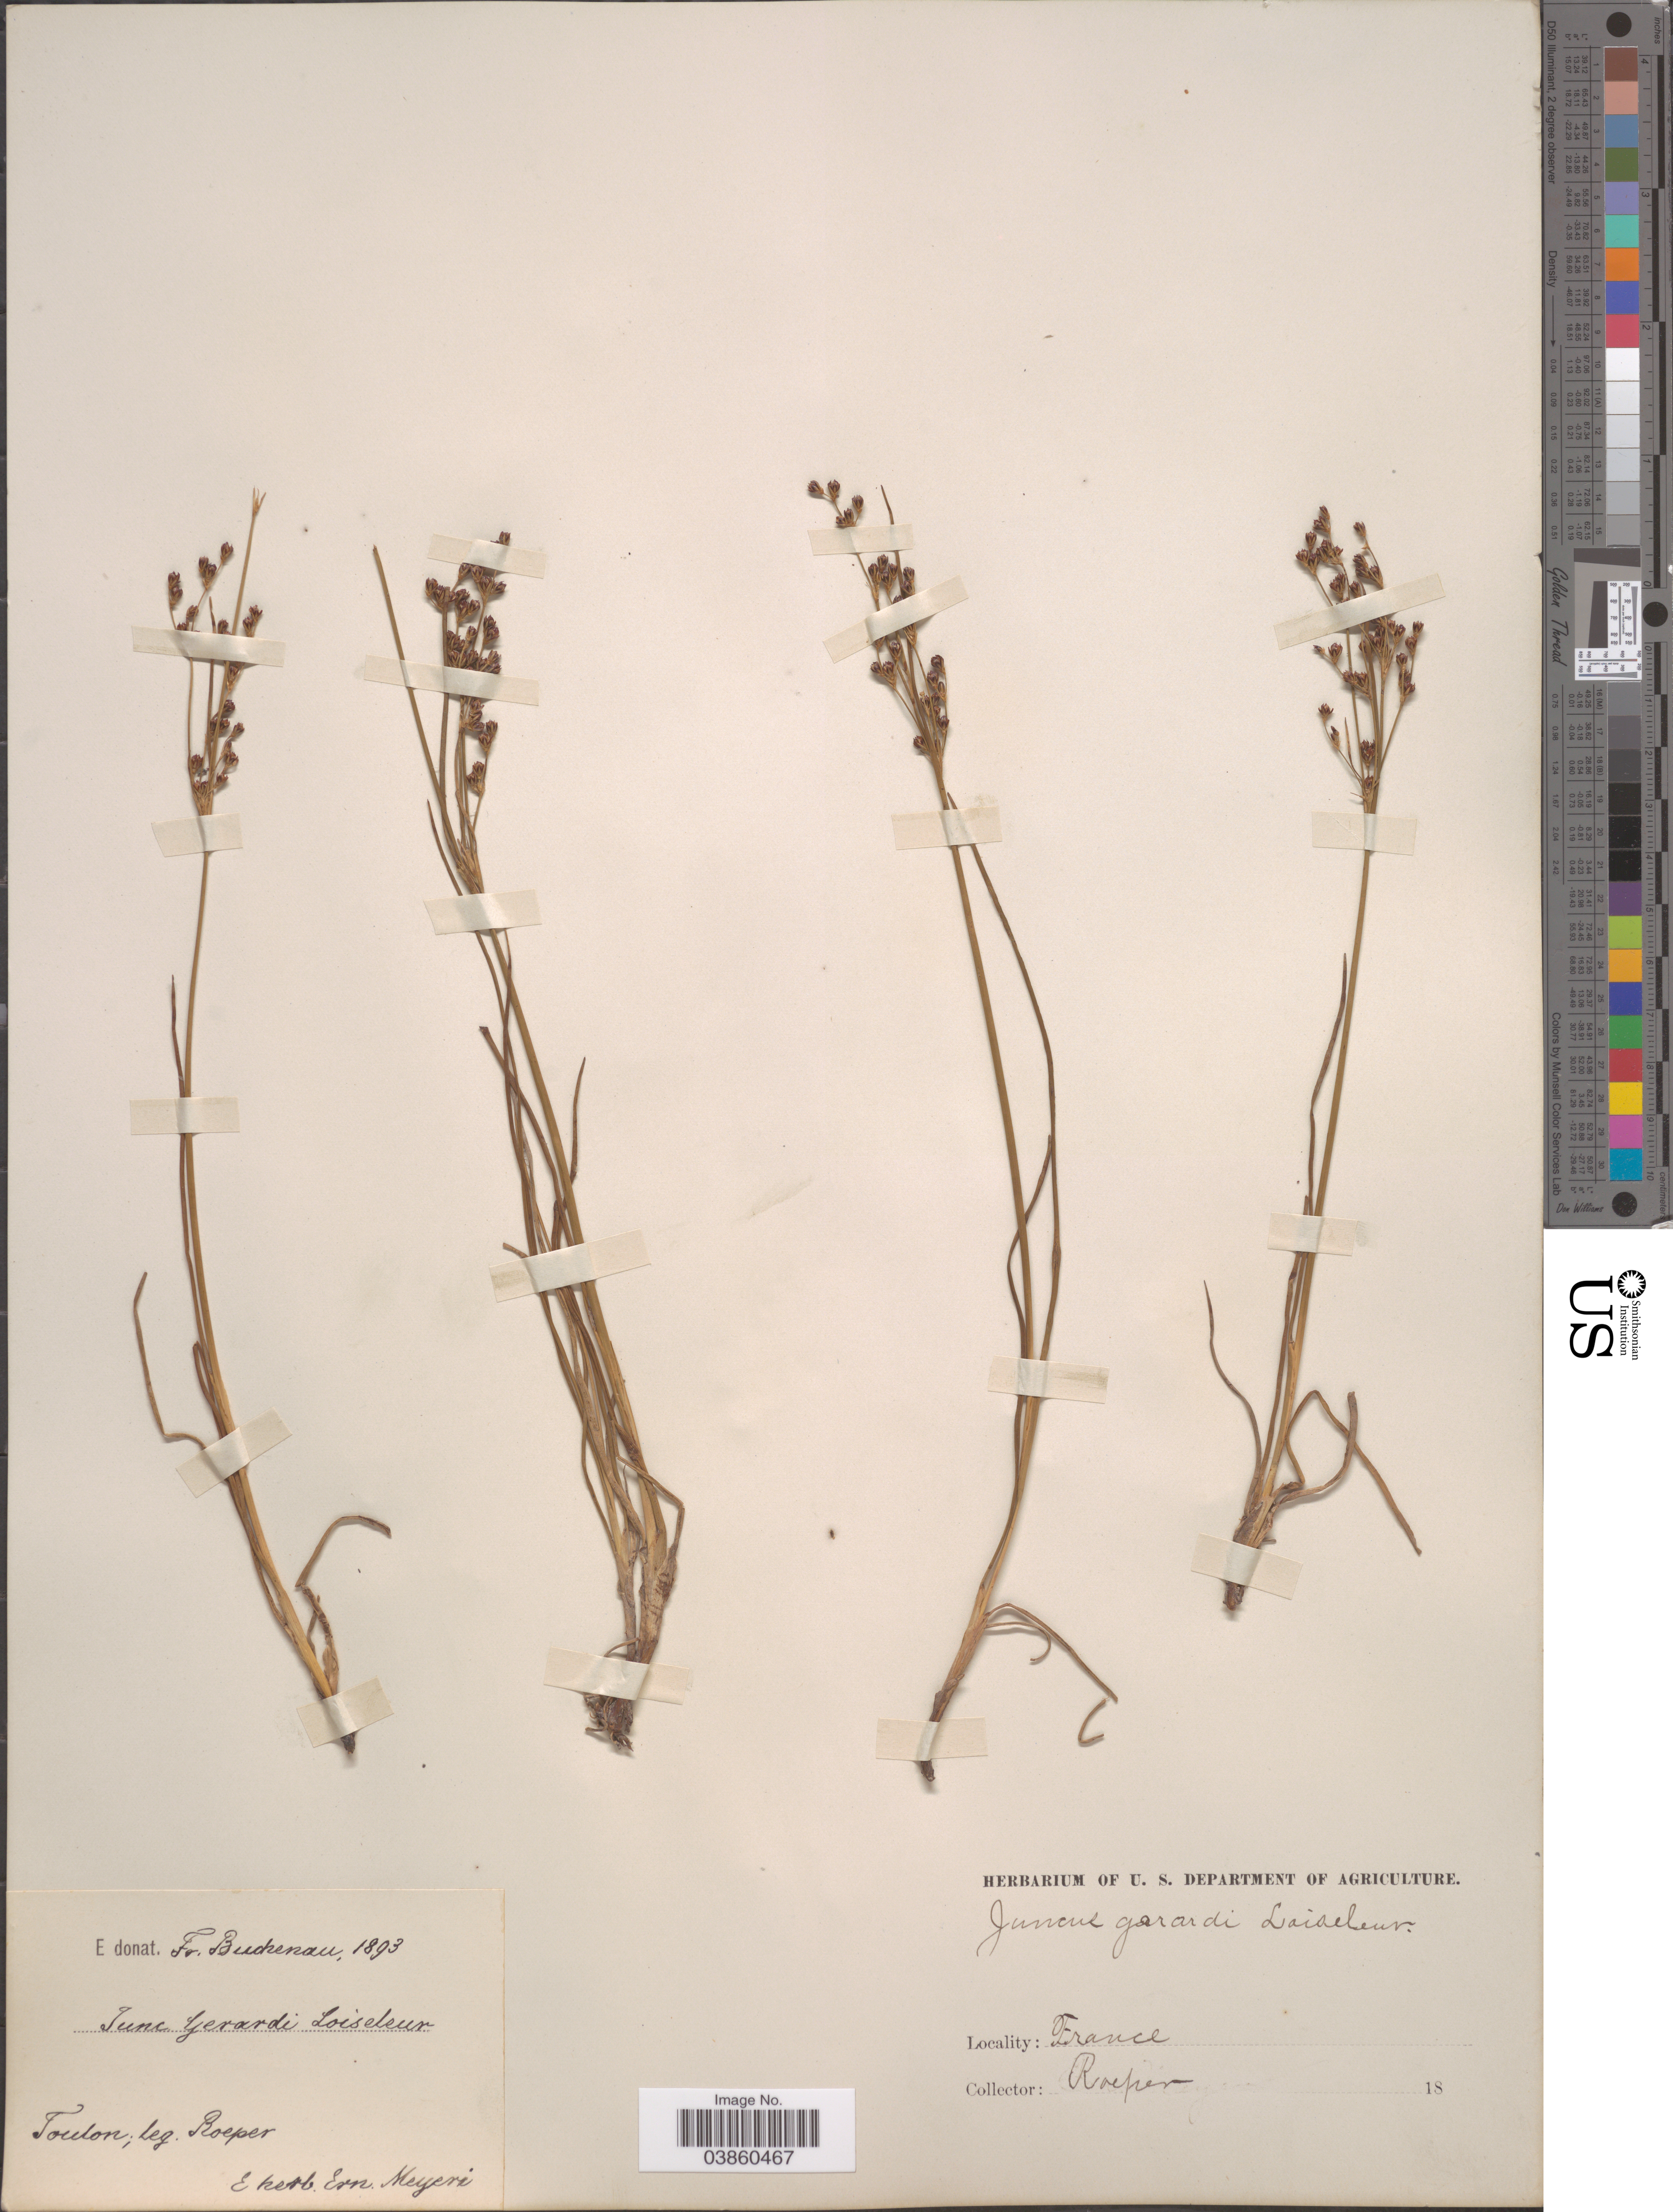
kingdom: Plantae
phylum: Tracheophyta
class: Liliopsida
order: Poales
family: Juncaceae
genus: Juncus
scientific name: Juncus gerardi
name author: Loisel.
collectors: Roeper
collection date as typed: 18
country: France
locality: Toulon.